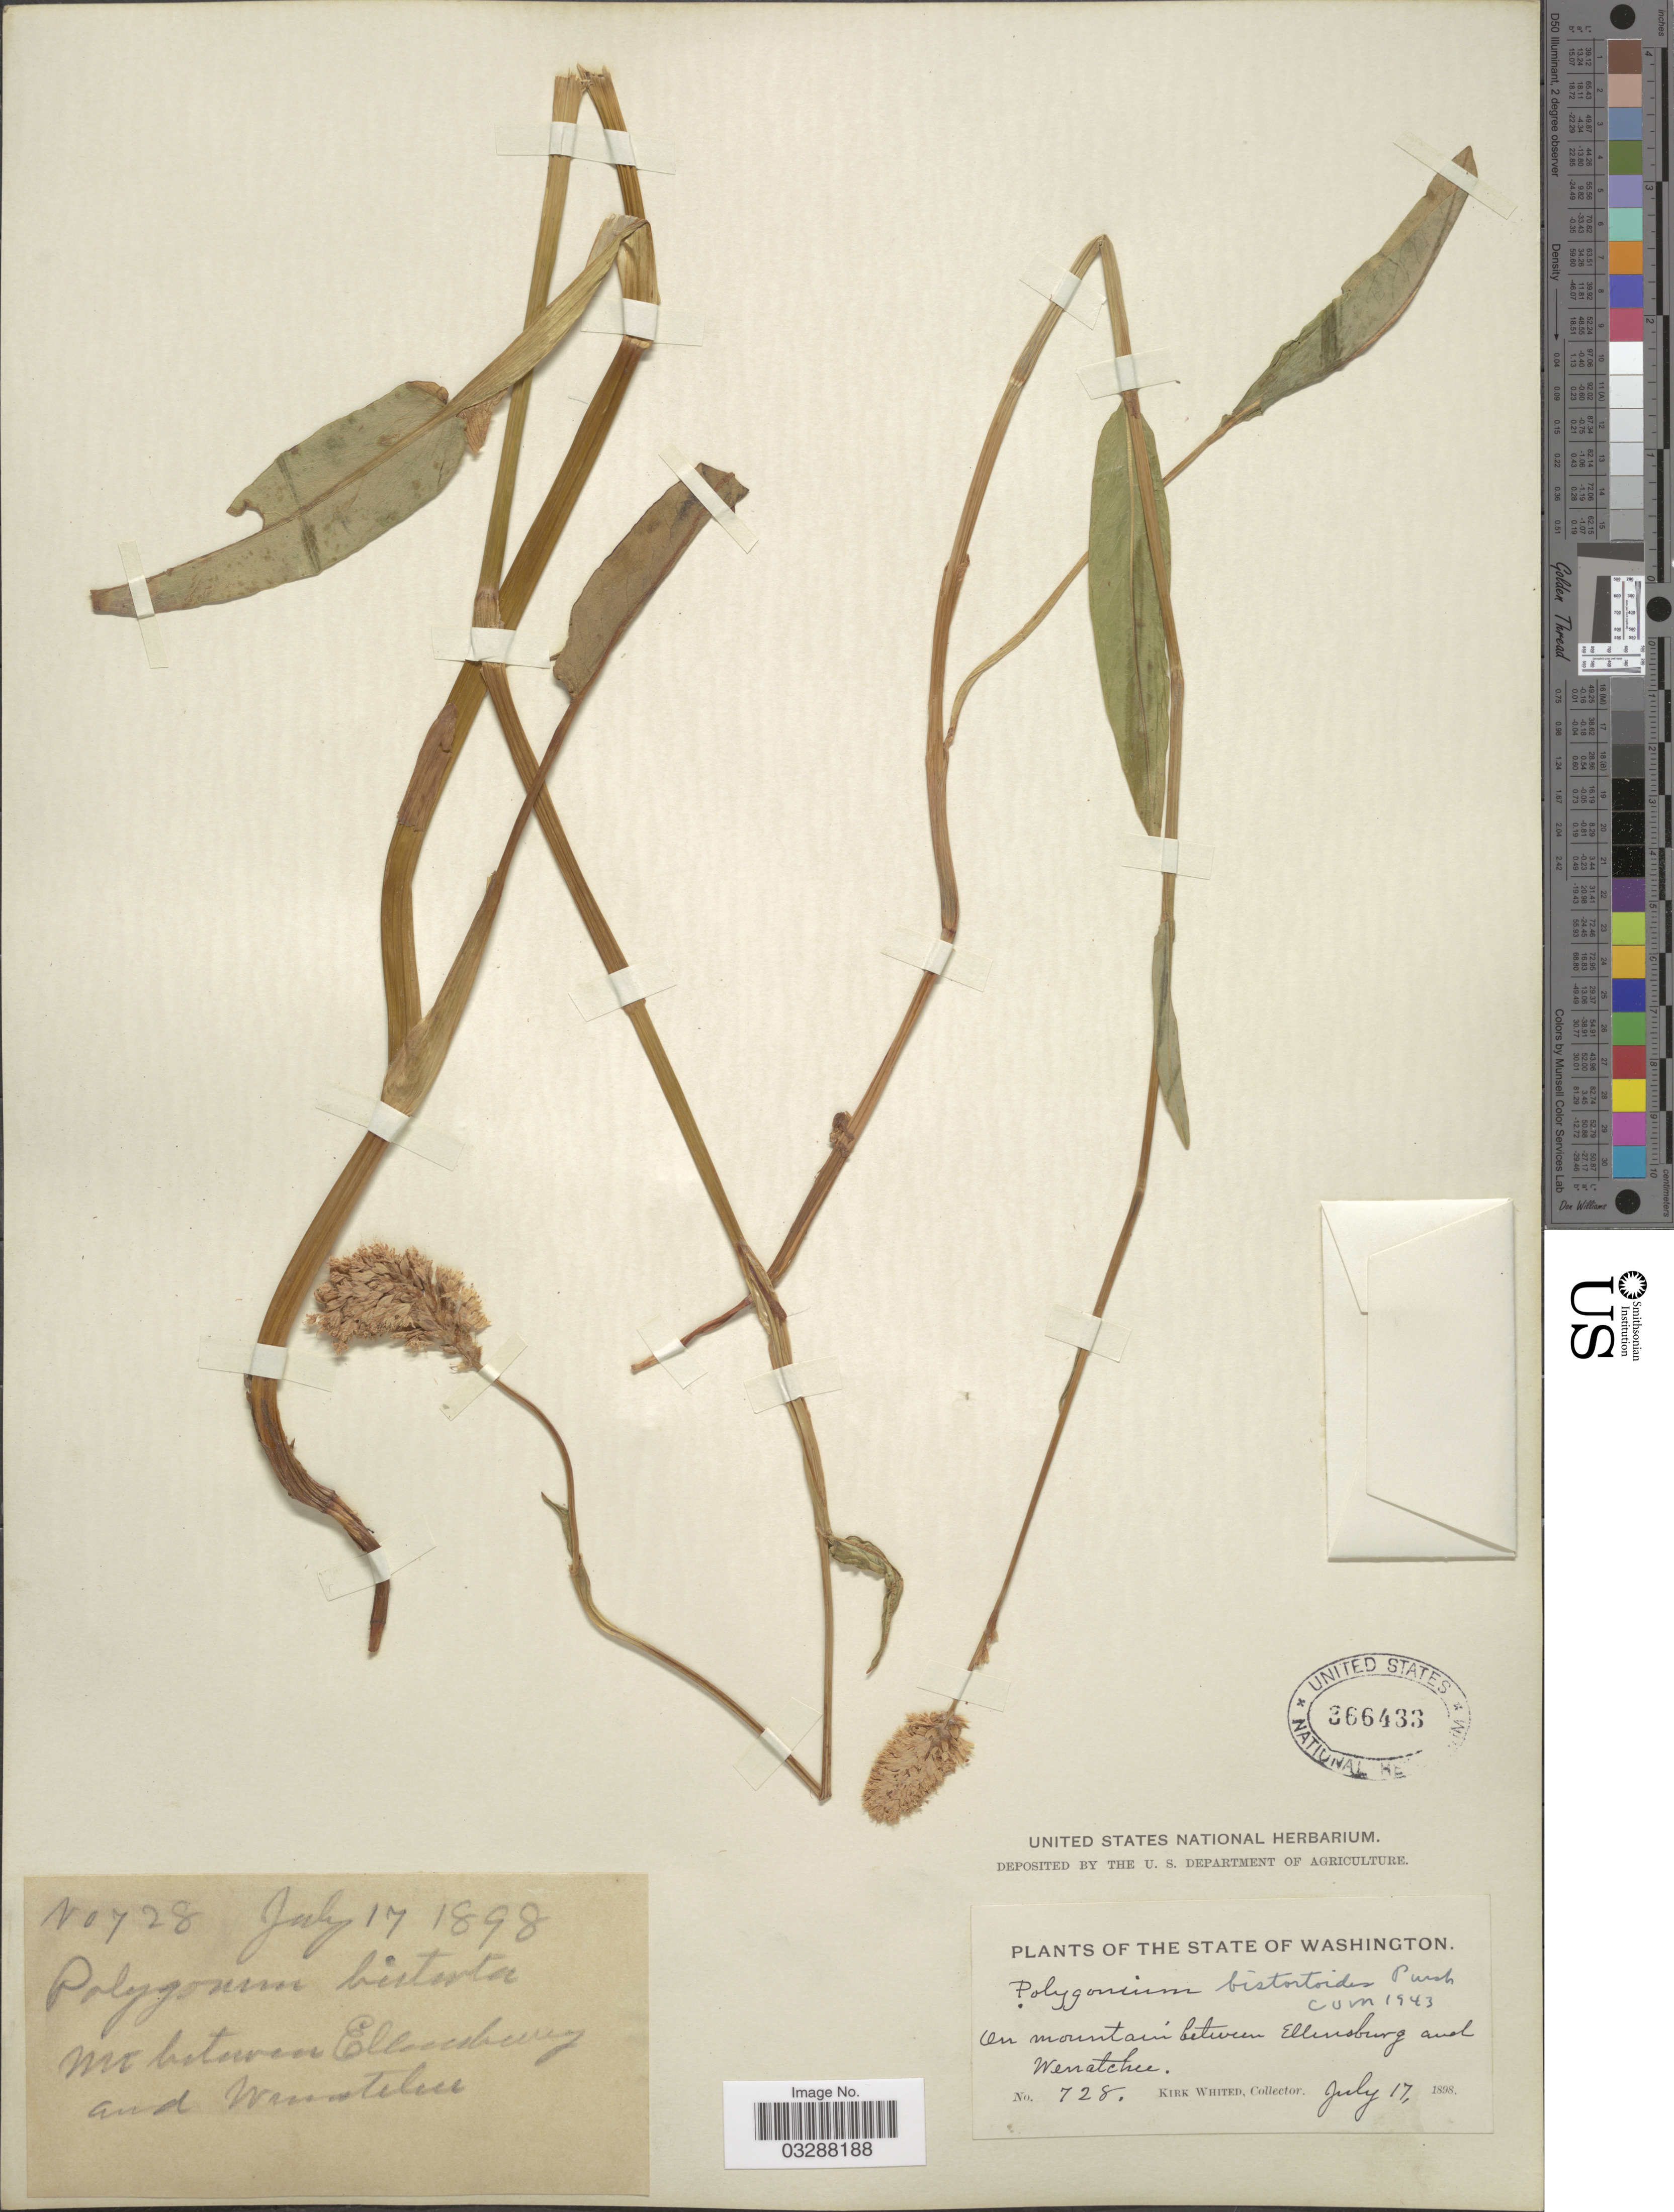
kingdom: Plantae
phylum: Tracheophyta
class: Magnoliopsida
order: Caryophyllales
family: Polygonaceae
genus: Bistorta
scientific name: Bistorta bistortoides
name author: (Pursh) Small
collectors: K. Whited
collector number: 728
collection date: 1898-07-17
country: United States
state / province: Washington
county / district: Chelan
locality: On mountain between Ellensburg and Wenatchee.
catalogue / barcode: US 366433